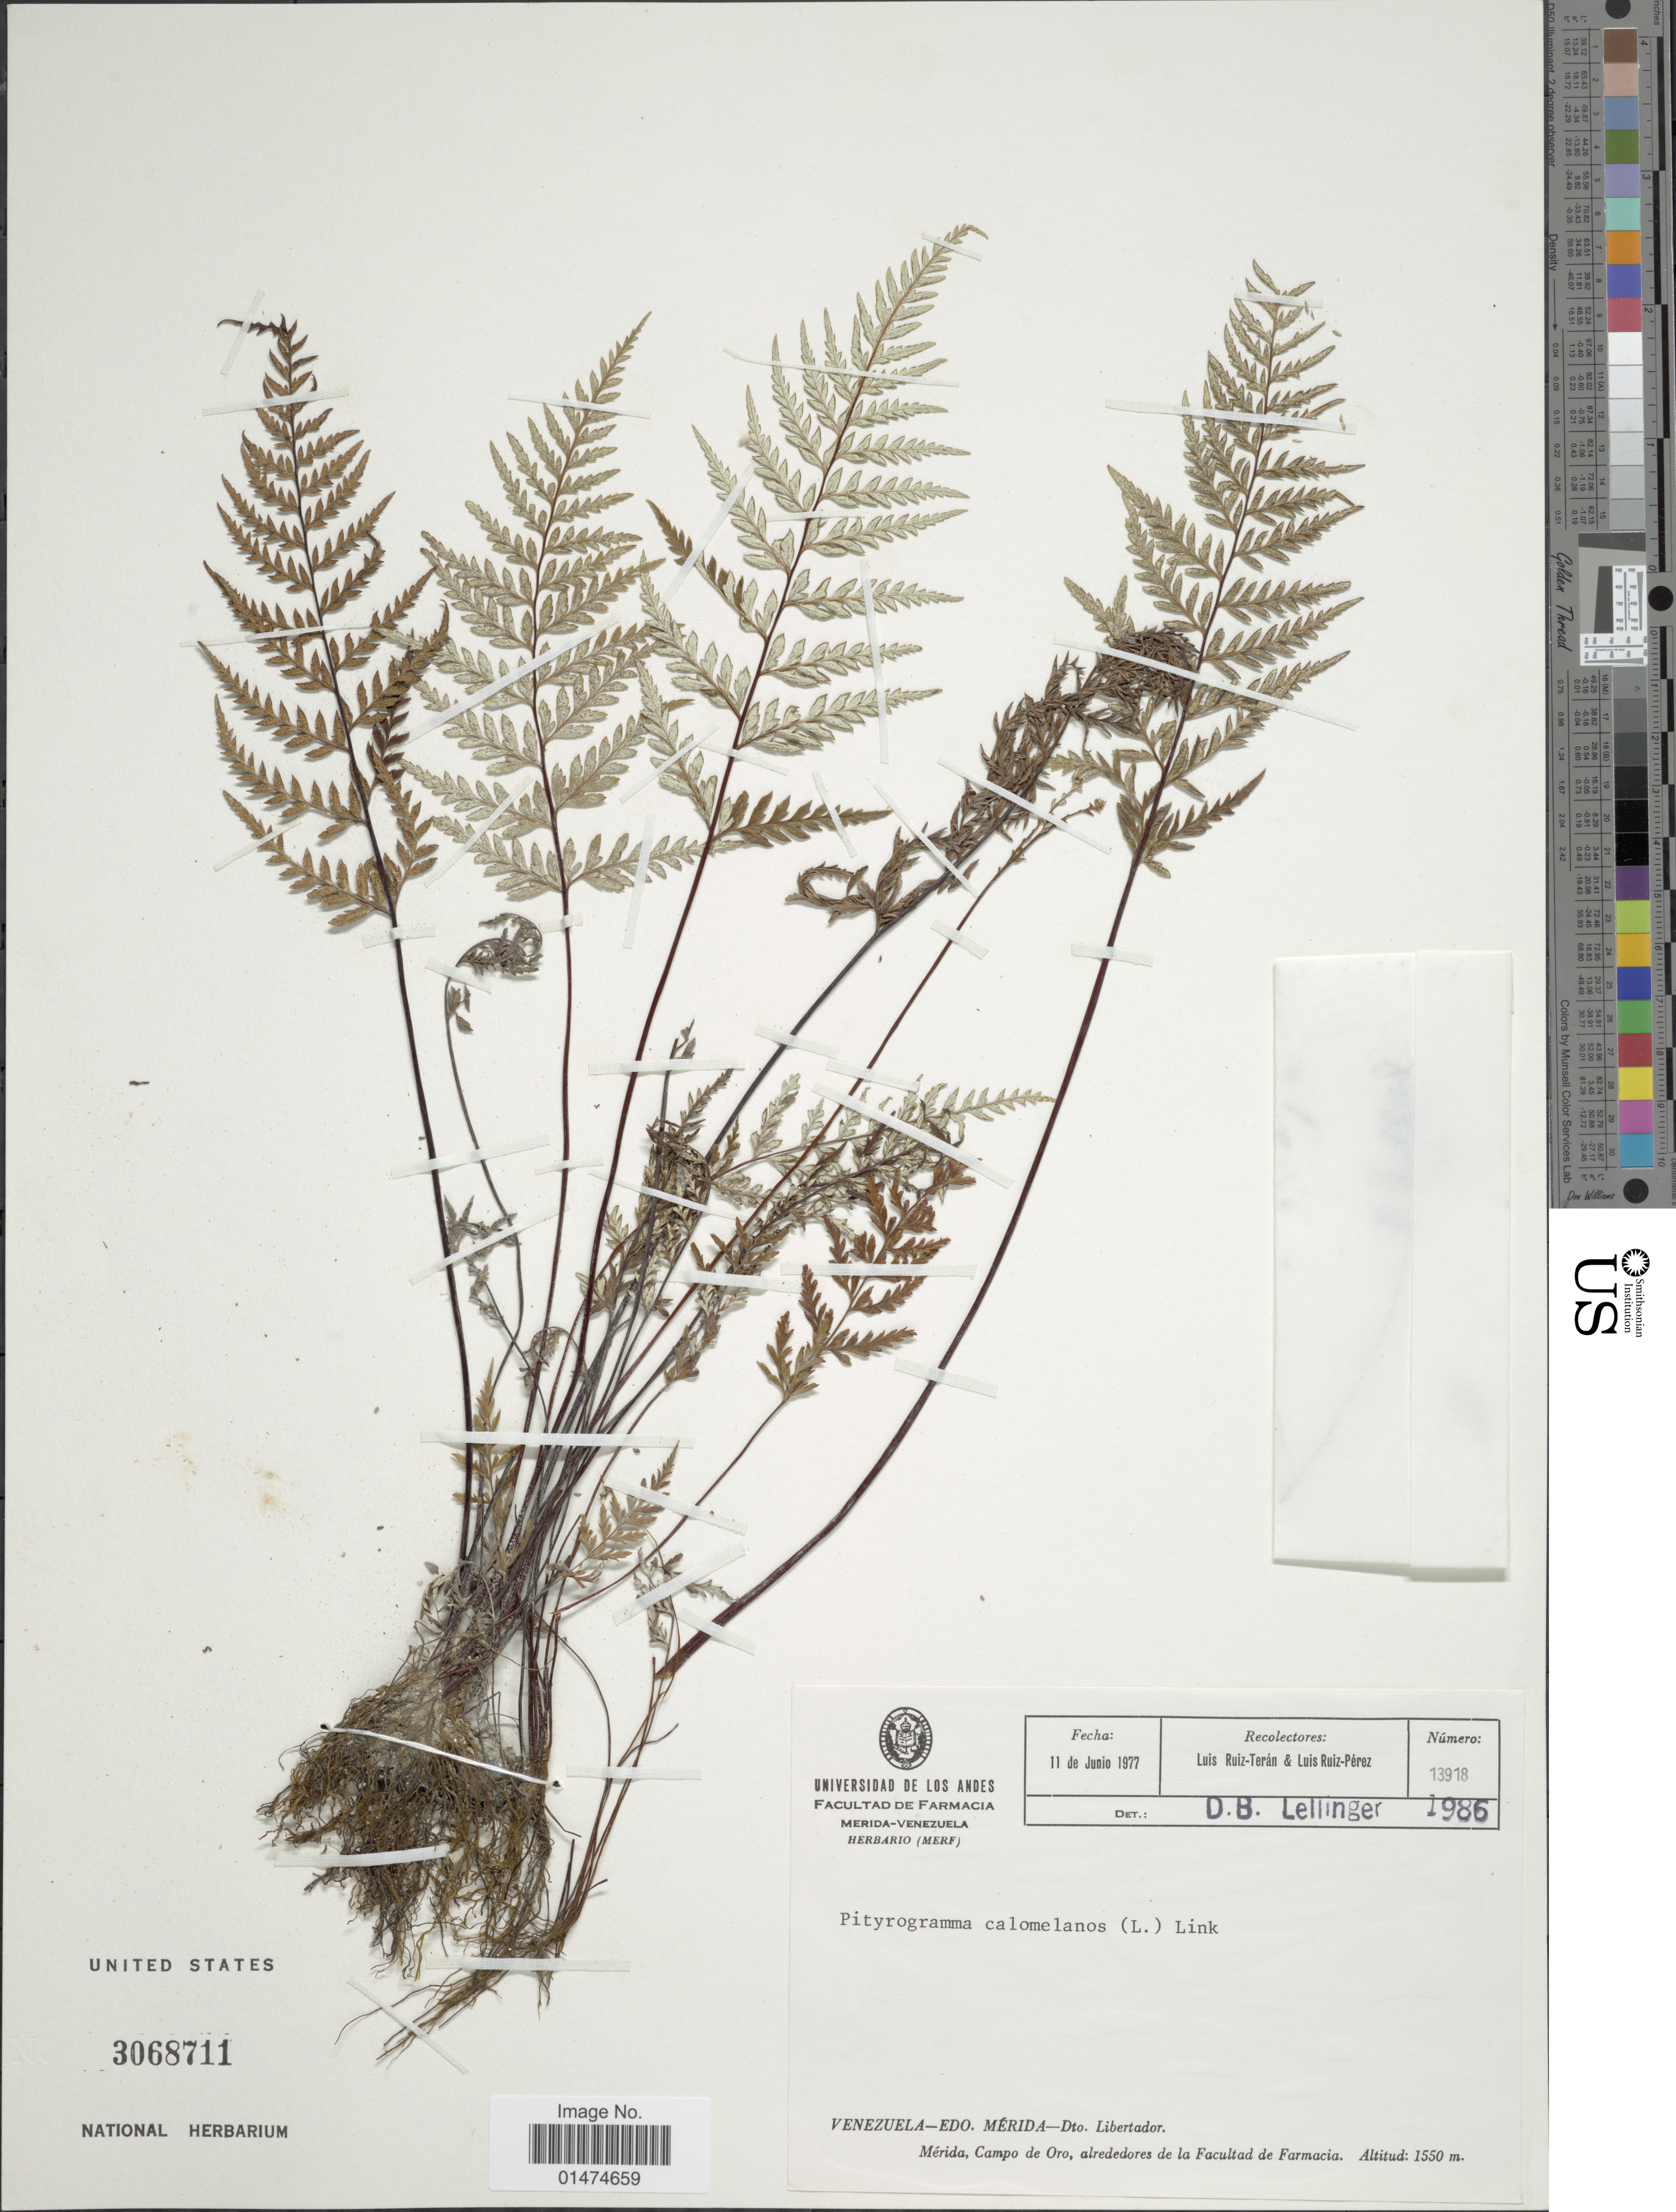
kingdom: Plantae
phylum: Tracheophyta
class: Polypodiopsida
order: Polypodiales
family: Pteridaceae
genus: Pityrogramma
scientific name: Pityrogramma calomelanos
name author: (L.) Link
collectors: L. E. Ruíz-Terán & L. Ruiz-Perez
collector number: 13918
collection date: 1977-06-11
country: Venezuela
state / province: Mérida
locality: Dto. Libertador, Merida, Campo de Oro, alrededores de la Facultad. de Farmacia.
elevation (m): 1550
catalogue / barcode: US 3068711